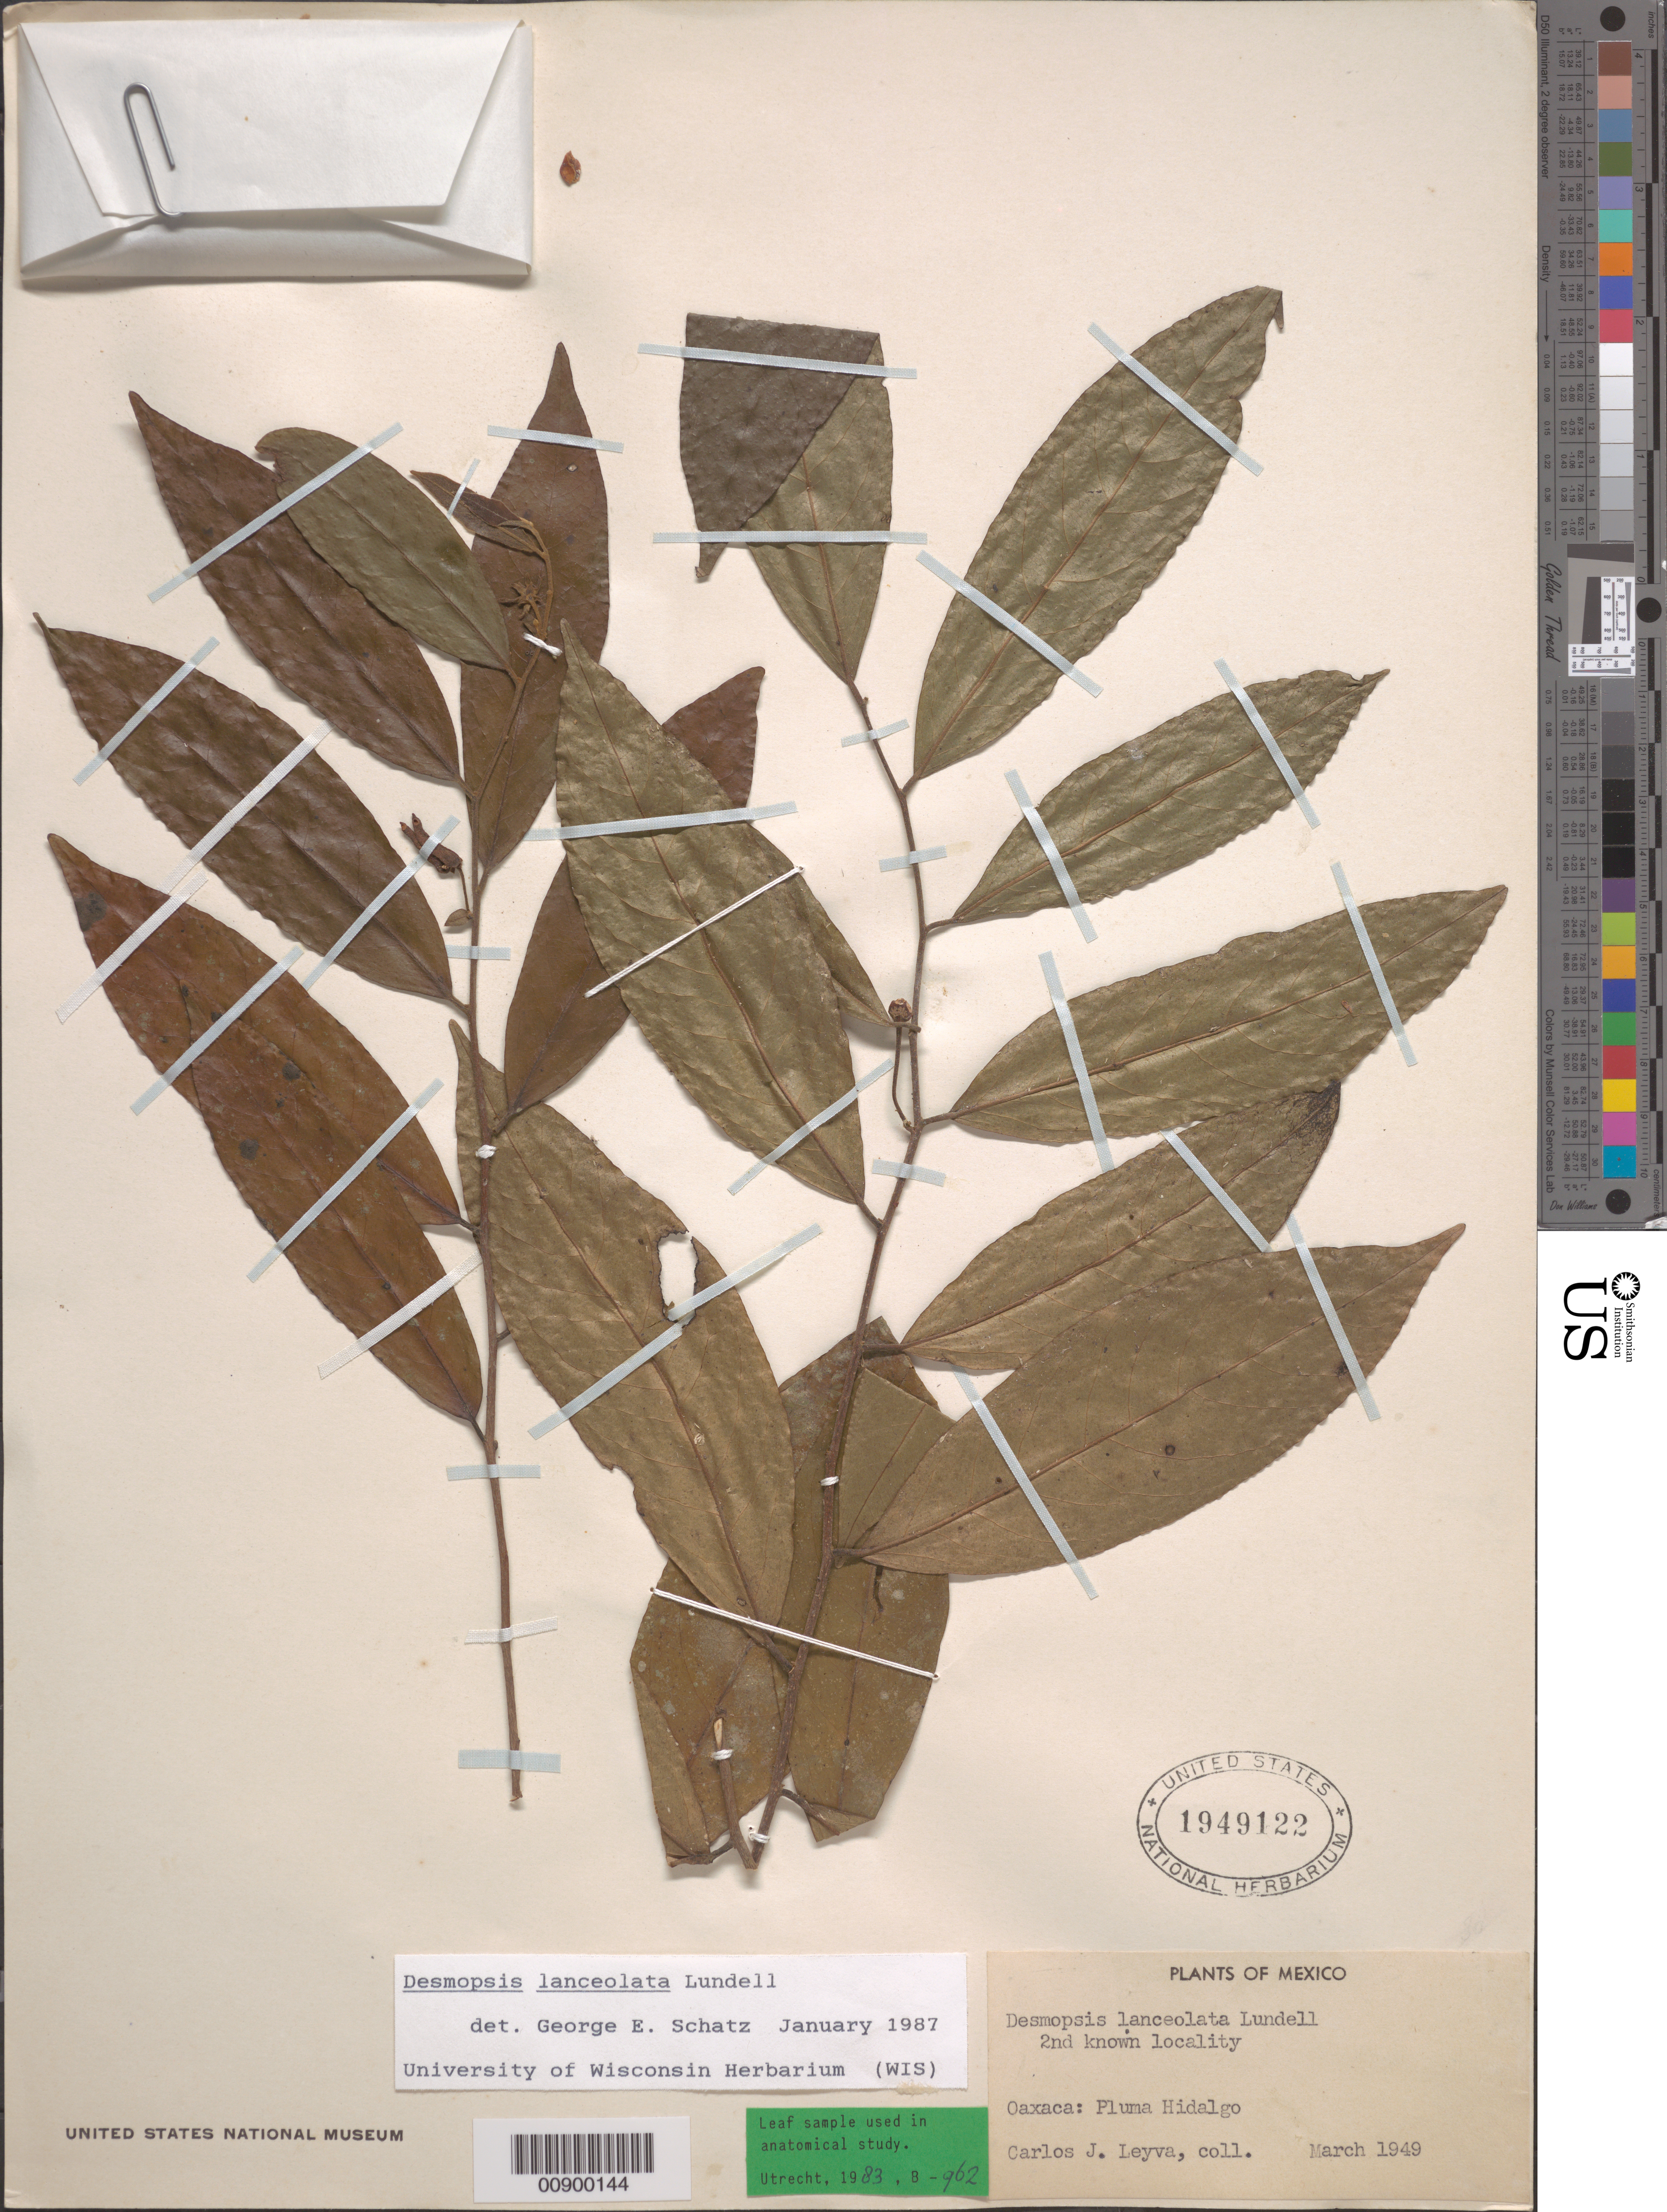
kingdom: Plantae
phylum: Tracheophyta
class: Magnoliopsida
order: Magnoliales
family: Annonaceae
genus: Desmopsis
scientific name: Desmopsis lanceolata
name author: Lundell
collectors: C. Leyva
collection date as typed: Mar 1949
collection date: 1949-03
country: Mexico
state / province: Oaxaca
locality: Oaxaca: Pluma Hidalgo.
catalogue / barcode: US 1949122